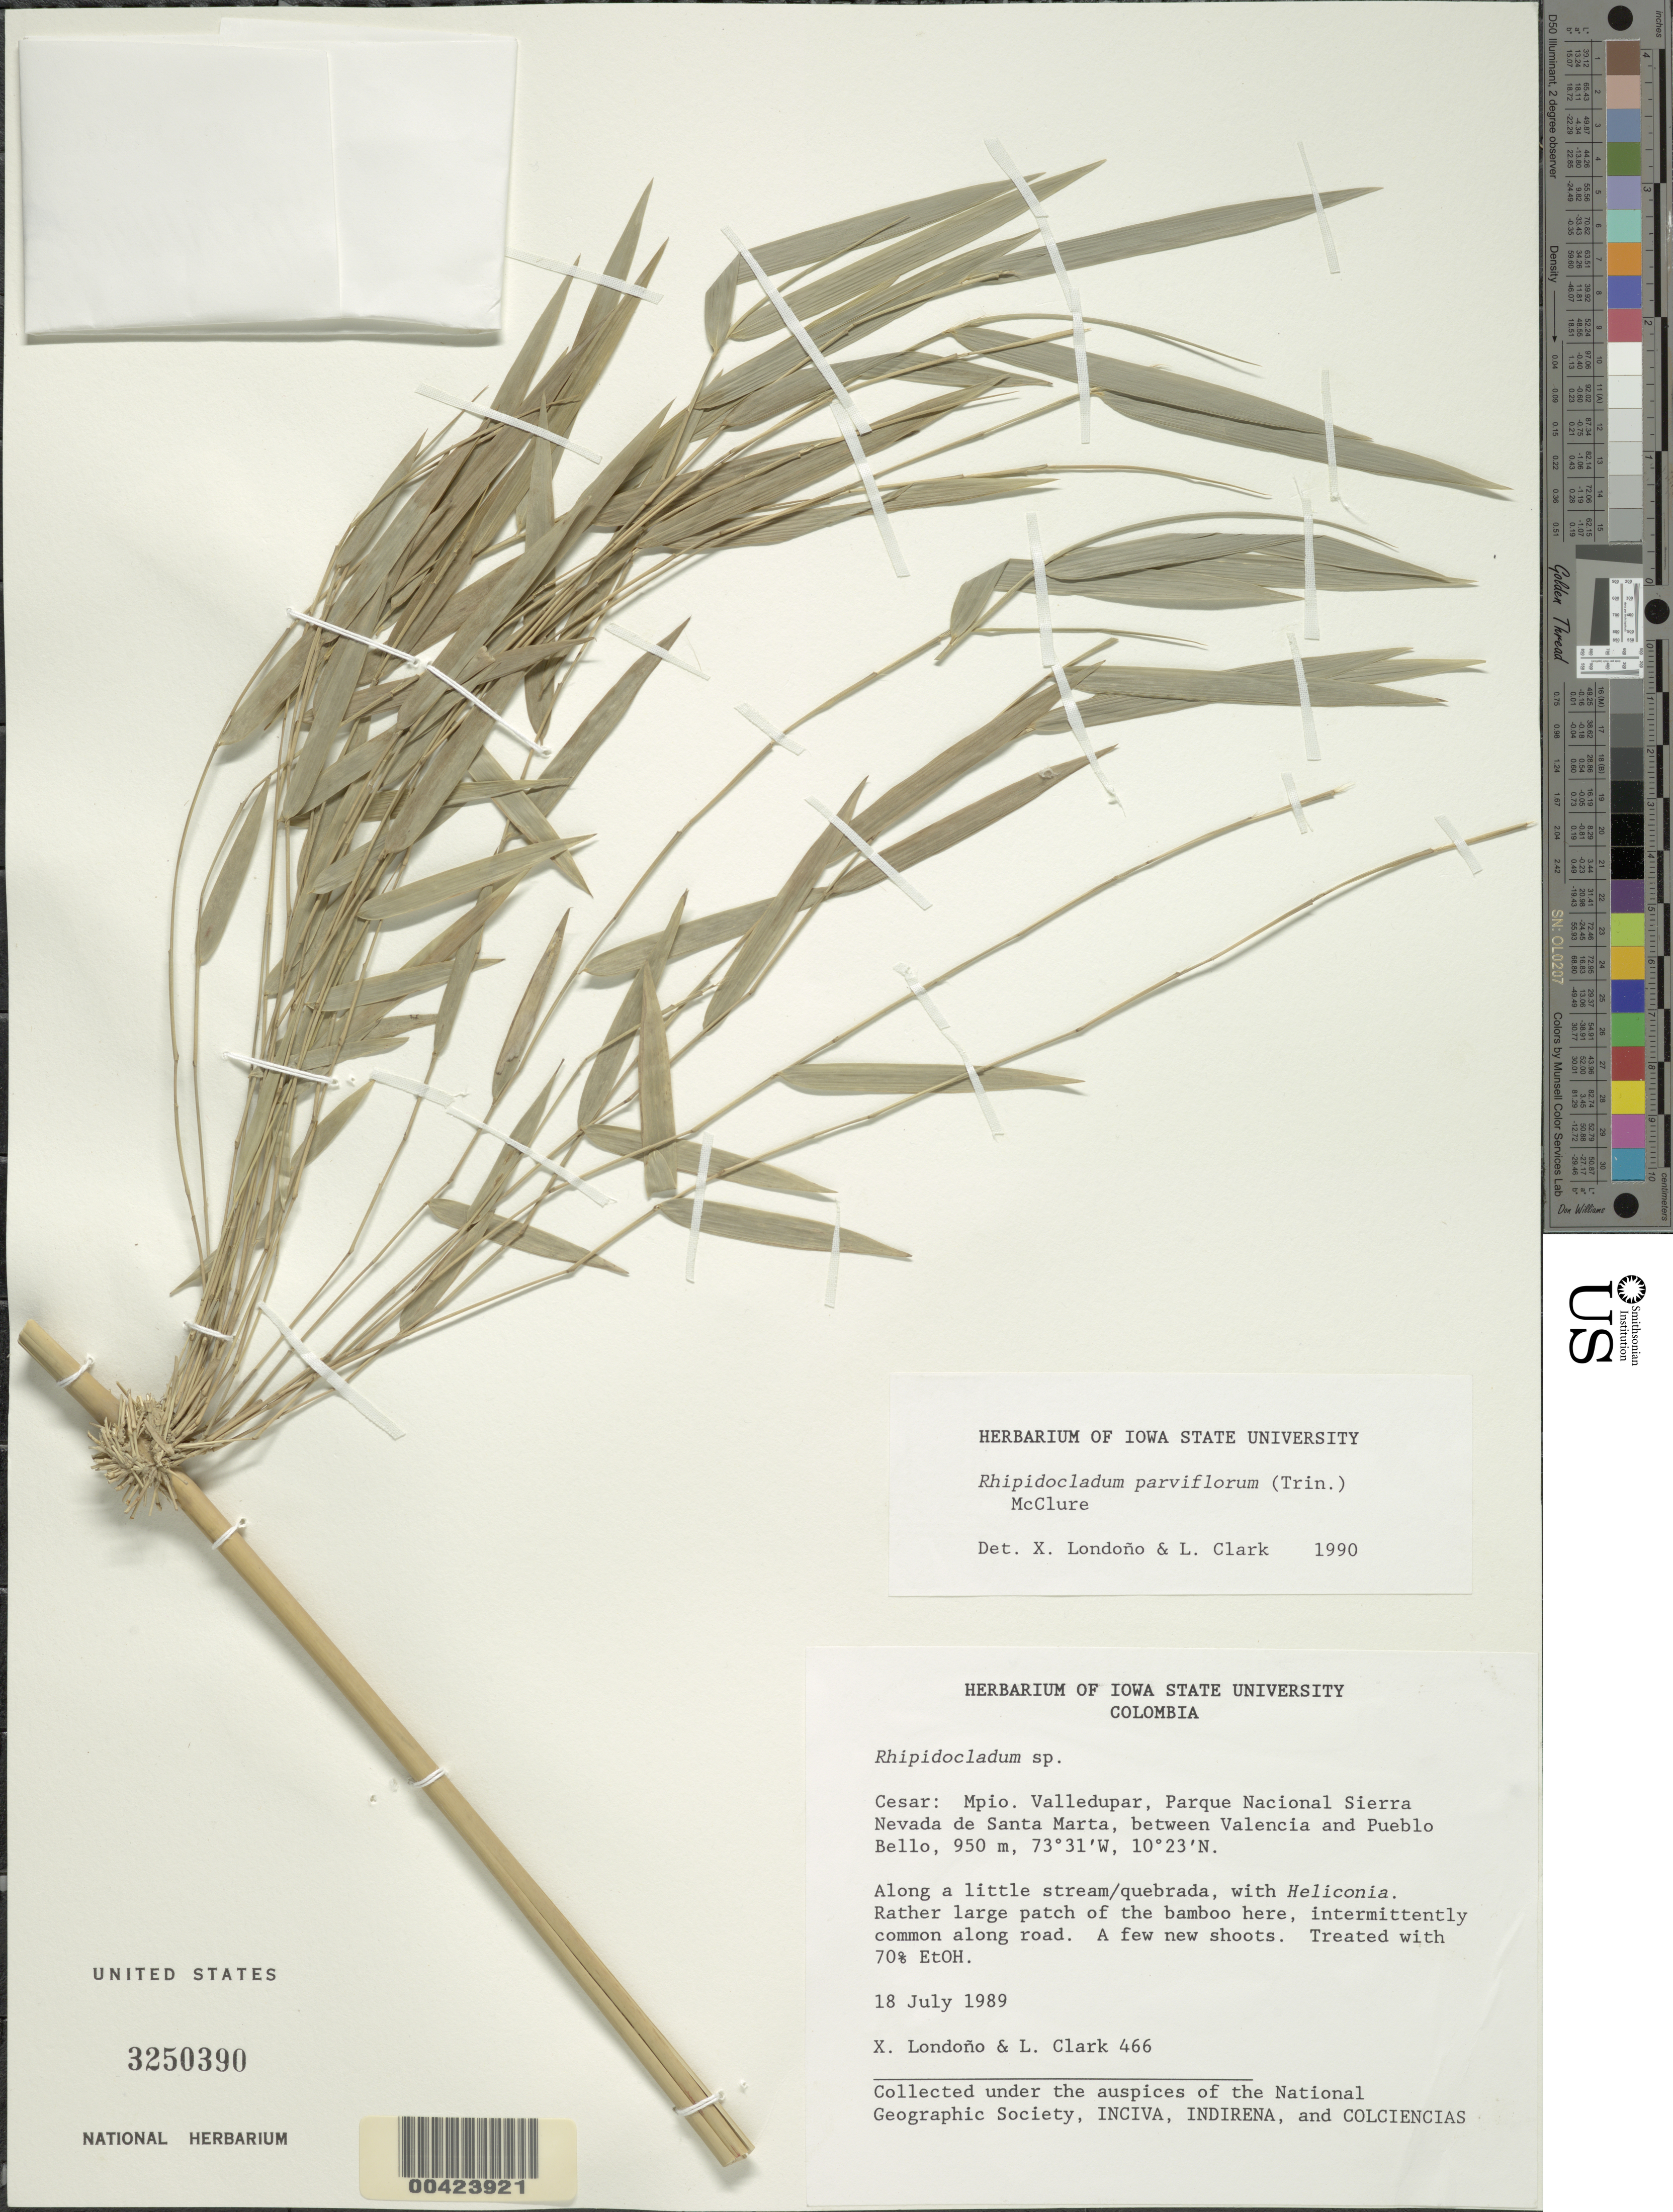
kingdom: Plantae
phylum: Tracheophyta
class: Liliopsida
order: Poales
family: Poaceae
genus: Rhipidocladum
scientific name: Rhipidocladum parviflorum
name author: (Trin.) McClure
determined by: Londoño, X.; Clark, L. G.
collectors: X. Londoño & L. G. Clark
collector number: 466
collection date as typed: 18 Jul 1989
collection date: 1989-07-18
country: Colombia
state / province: César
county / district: Valledupar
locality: Parque Nacional Sierra Nevada de Santa Marta, between Valencia and Pueblo Bello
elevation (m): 950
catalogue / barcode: US 3250390